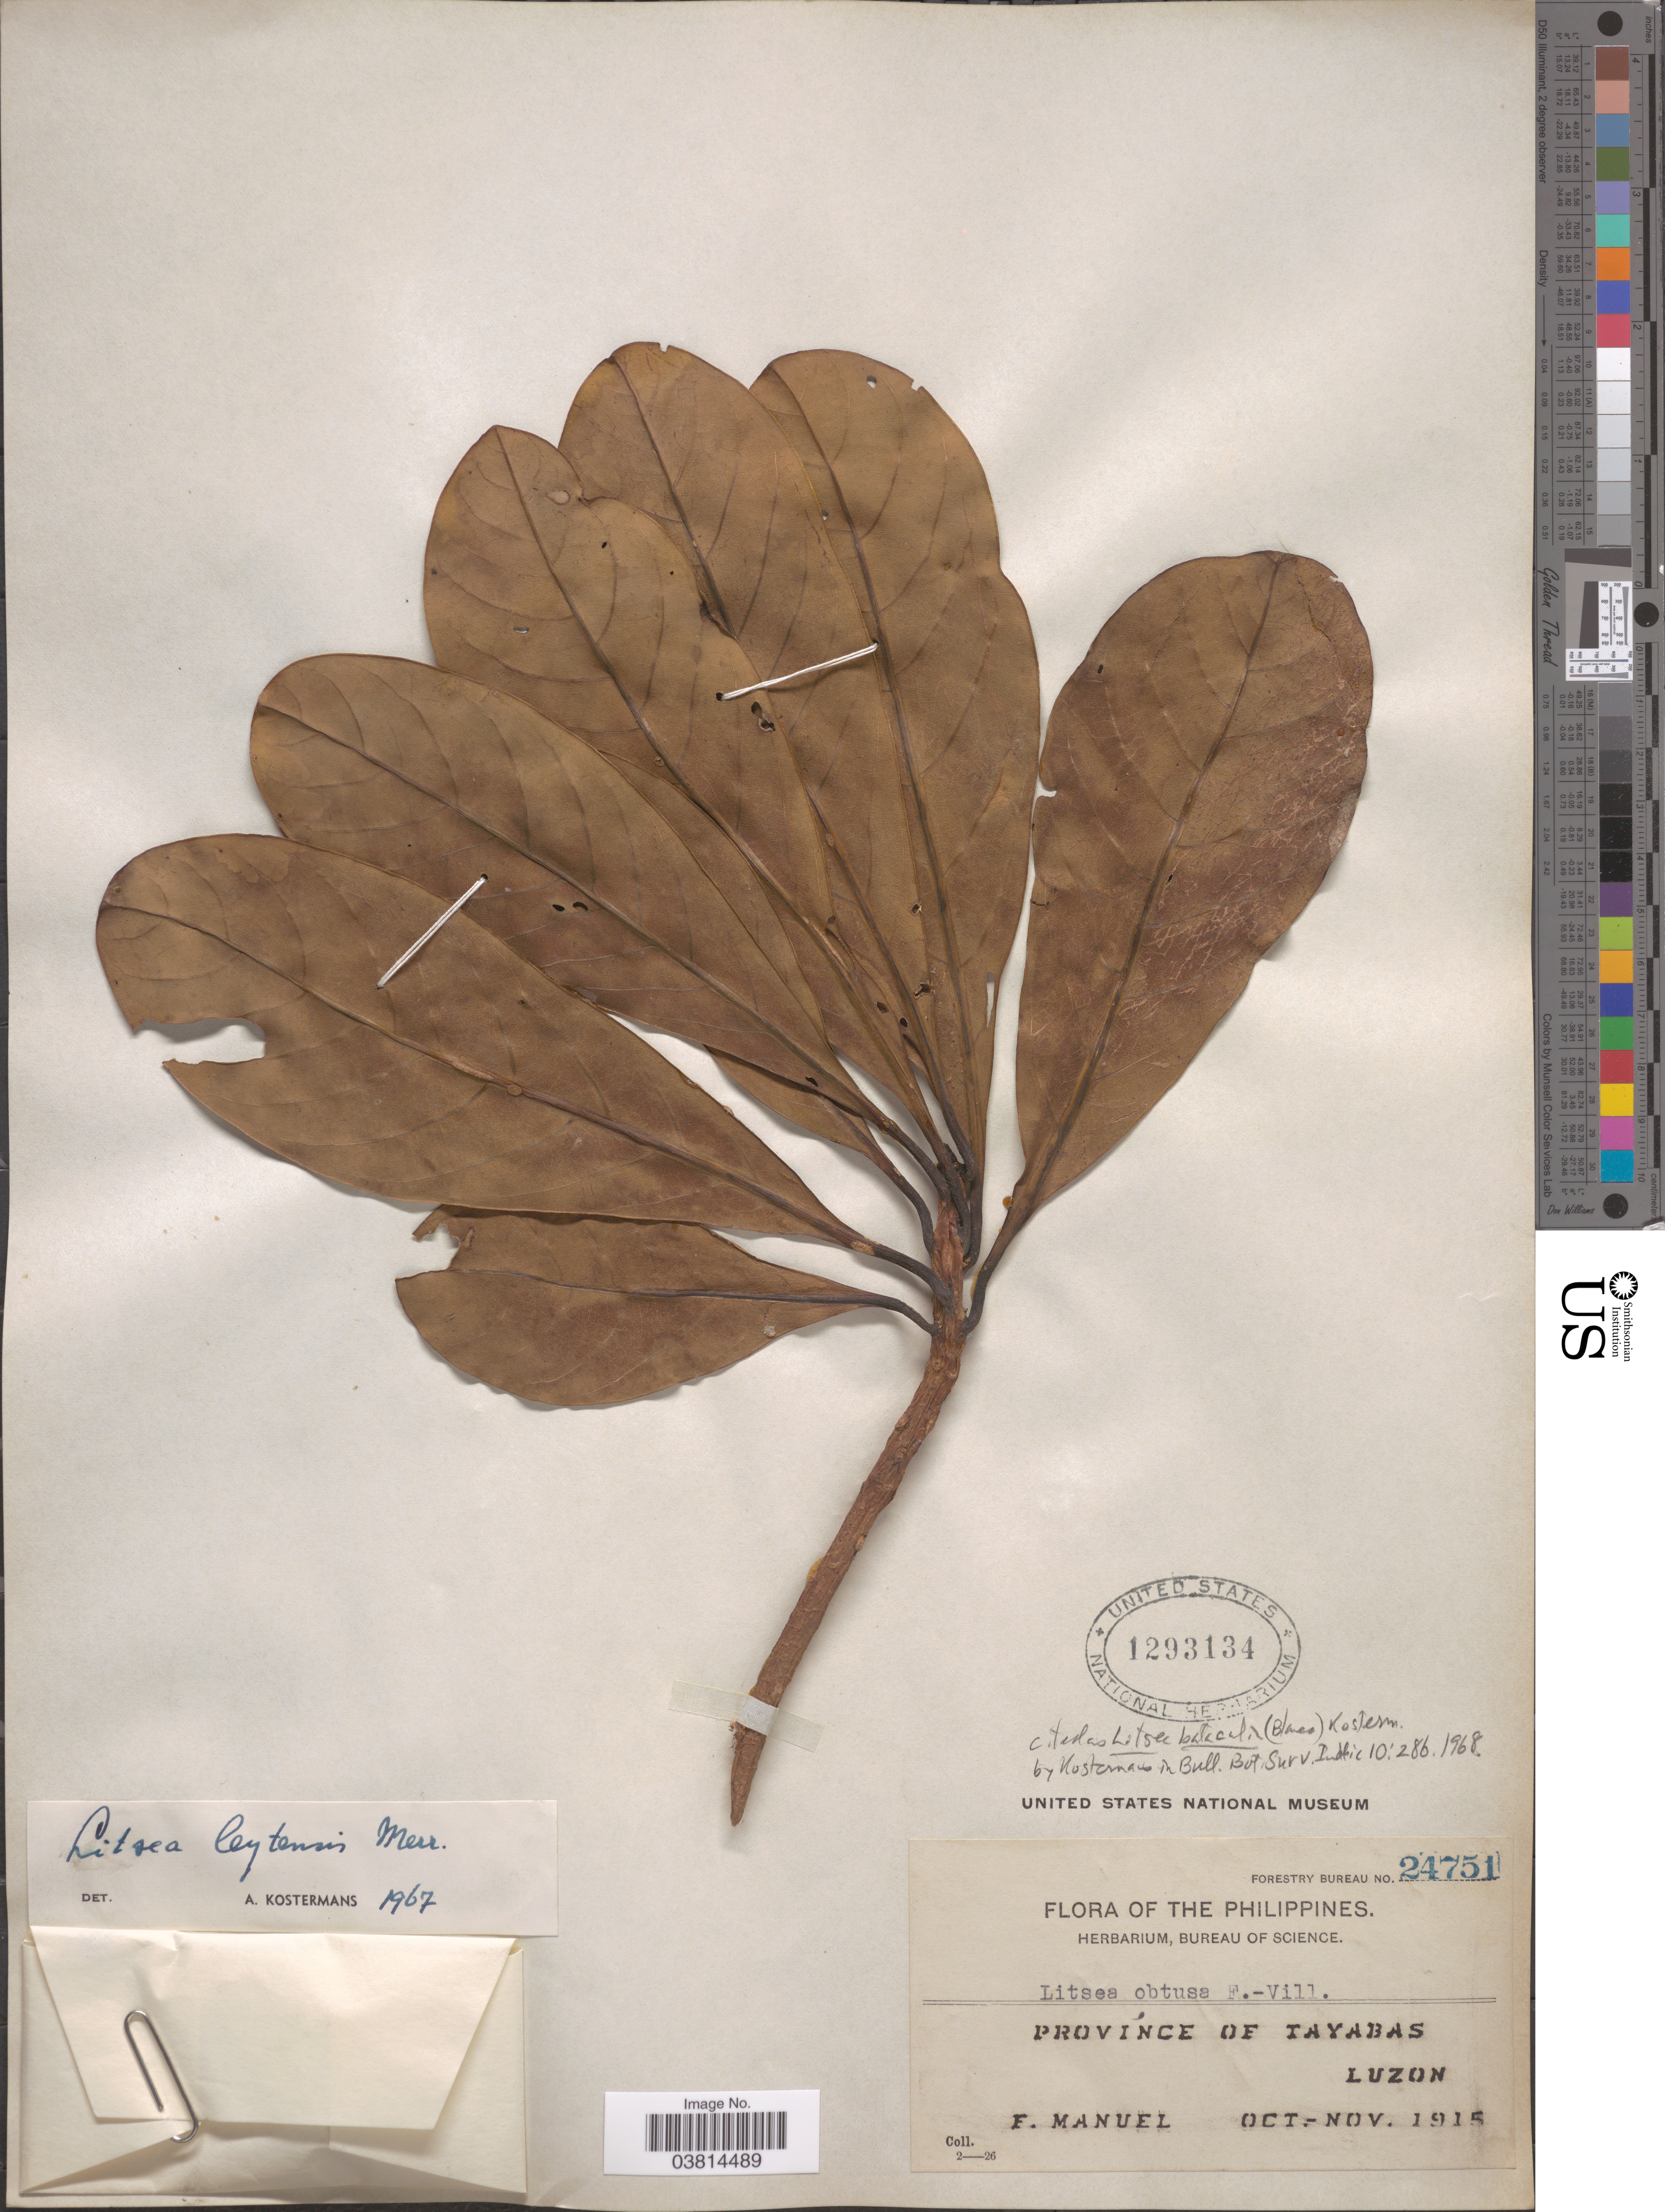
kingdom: Plantae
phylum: Tracheophyta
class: Magnoliopsida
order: Laurales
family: Lauraceae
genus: Litsea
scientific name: Litsea baticulin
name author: (Blanco) Kosterm.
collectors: F. Manuel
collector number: Forestry Bureau 24751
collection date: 1915-10/1915-11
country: Philippines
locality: Province of Tayabas. Luzon.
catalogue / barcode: US 1293134